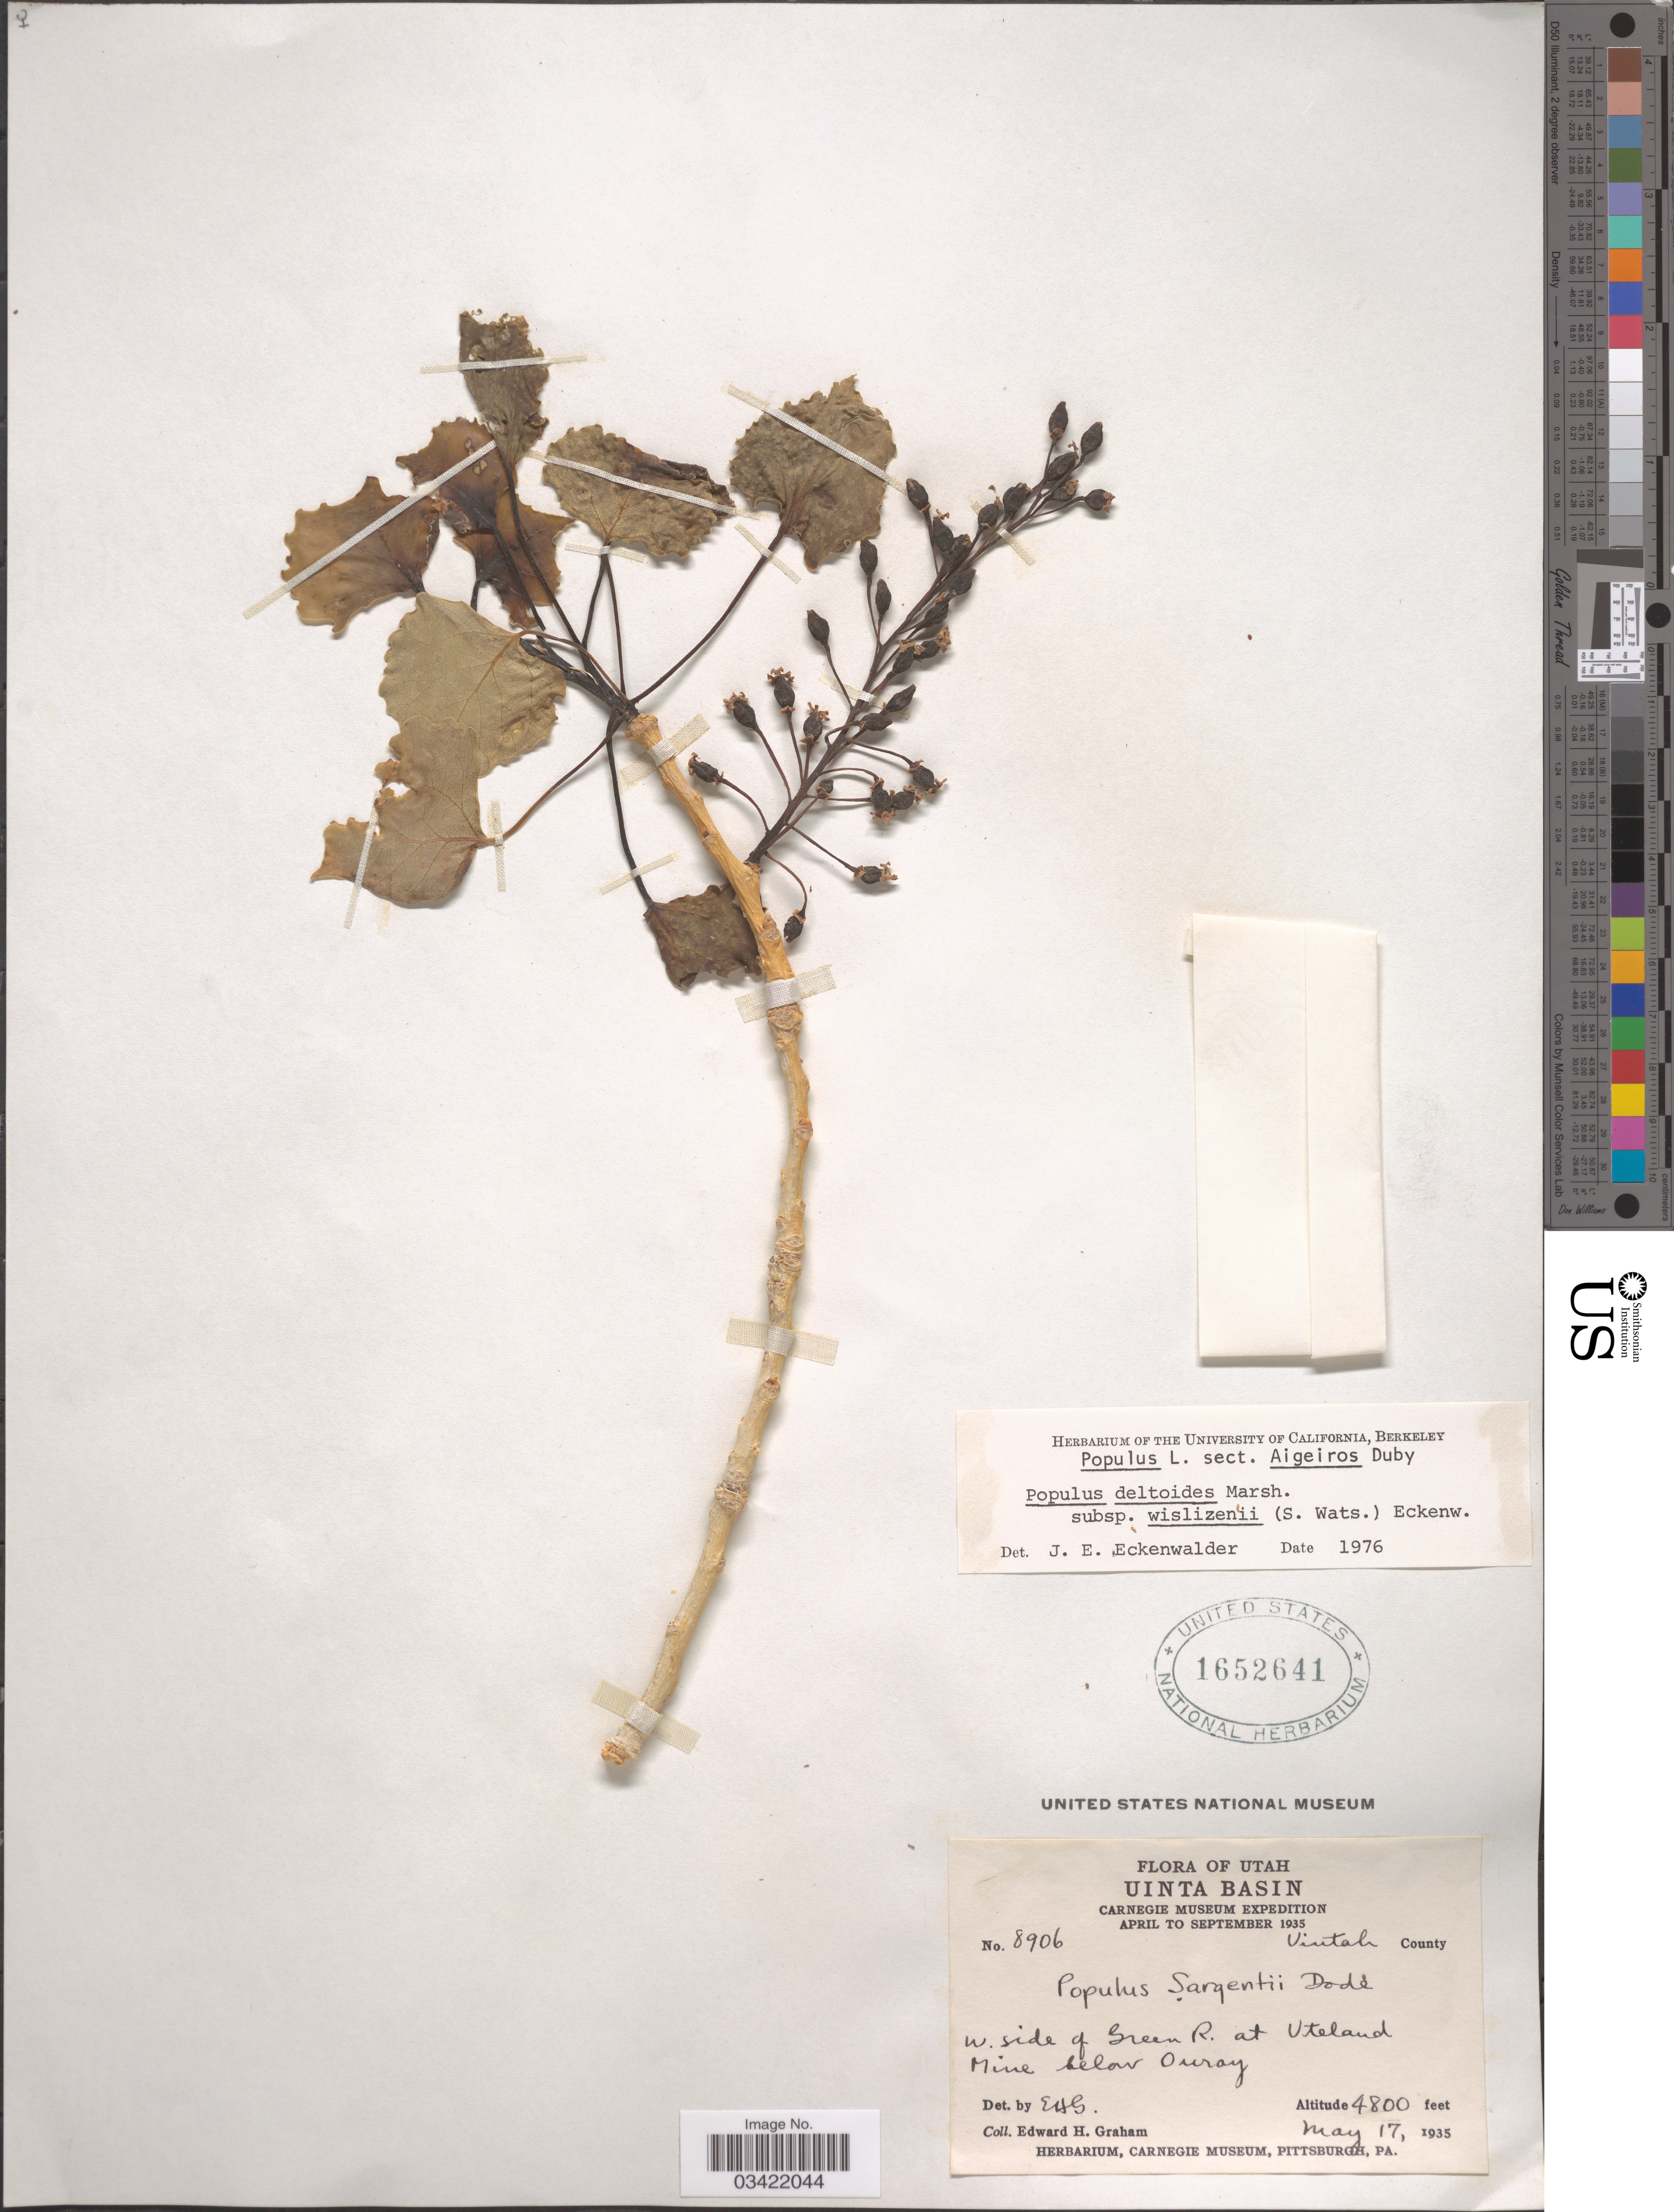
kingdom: Plantae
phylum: Tracheophyta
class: Magnoliopsida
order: Malpighiales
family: Salicaceae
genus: Populus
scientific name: Populus deltoides subsp. wislizeni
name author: (S. Watson) Eckenw.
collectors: E. H. Graham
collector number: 8906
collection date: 1935-05-17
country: United States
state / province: Utah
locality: Uinta Basin. Uintah County. W. side of Green R. at Uteland Mine below Ouray.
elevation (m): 1463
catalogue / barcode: US 1652641